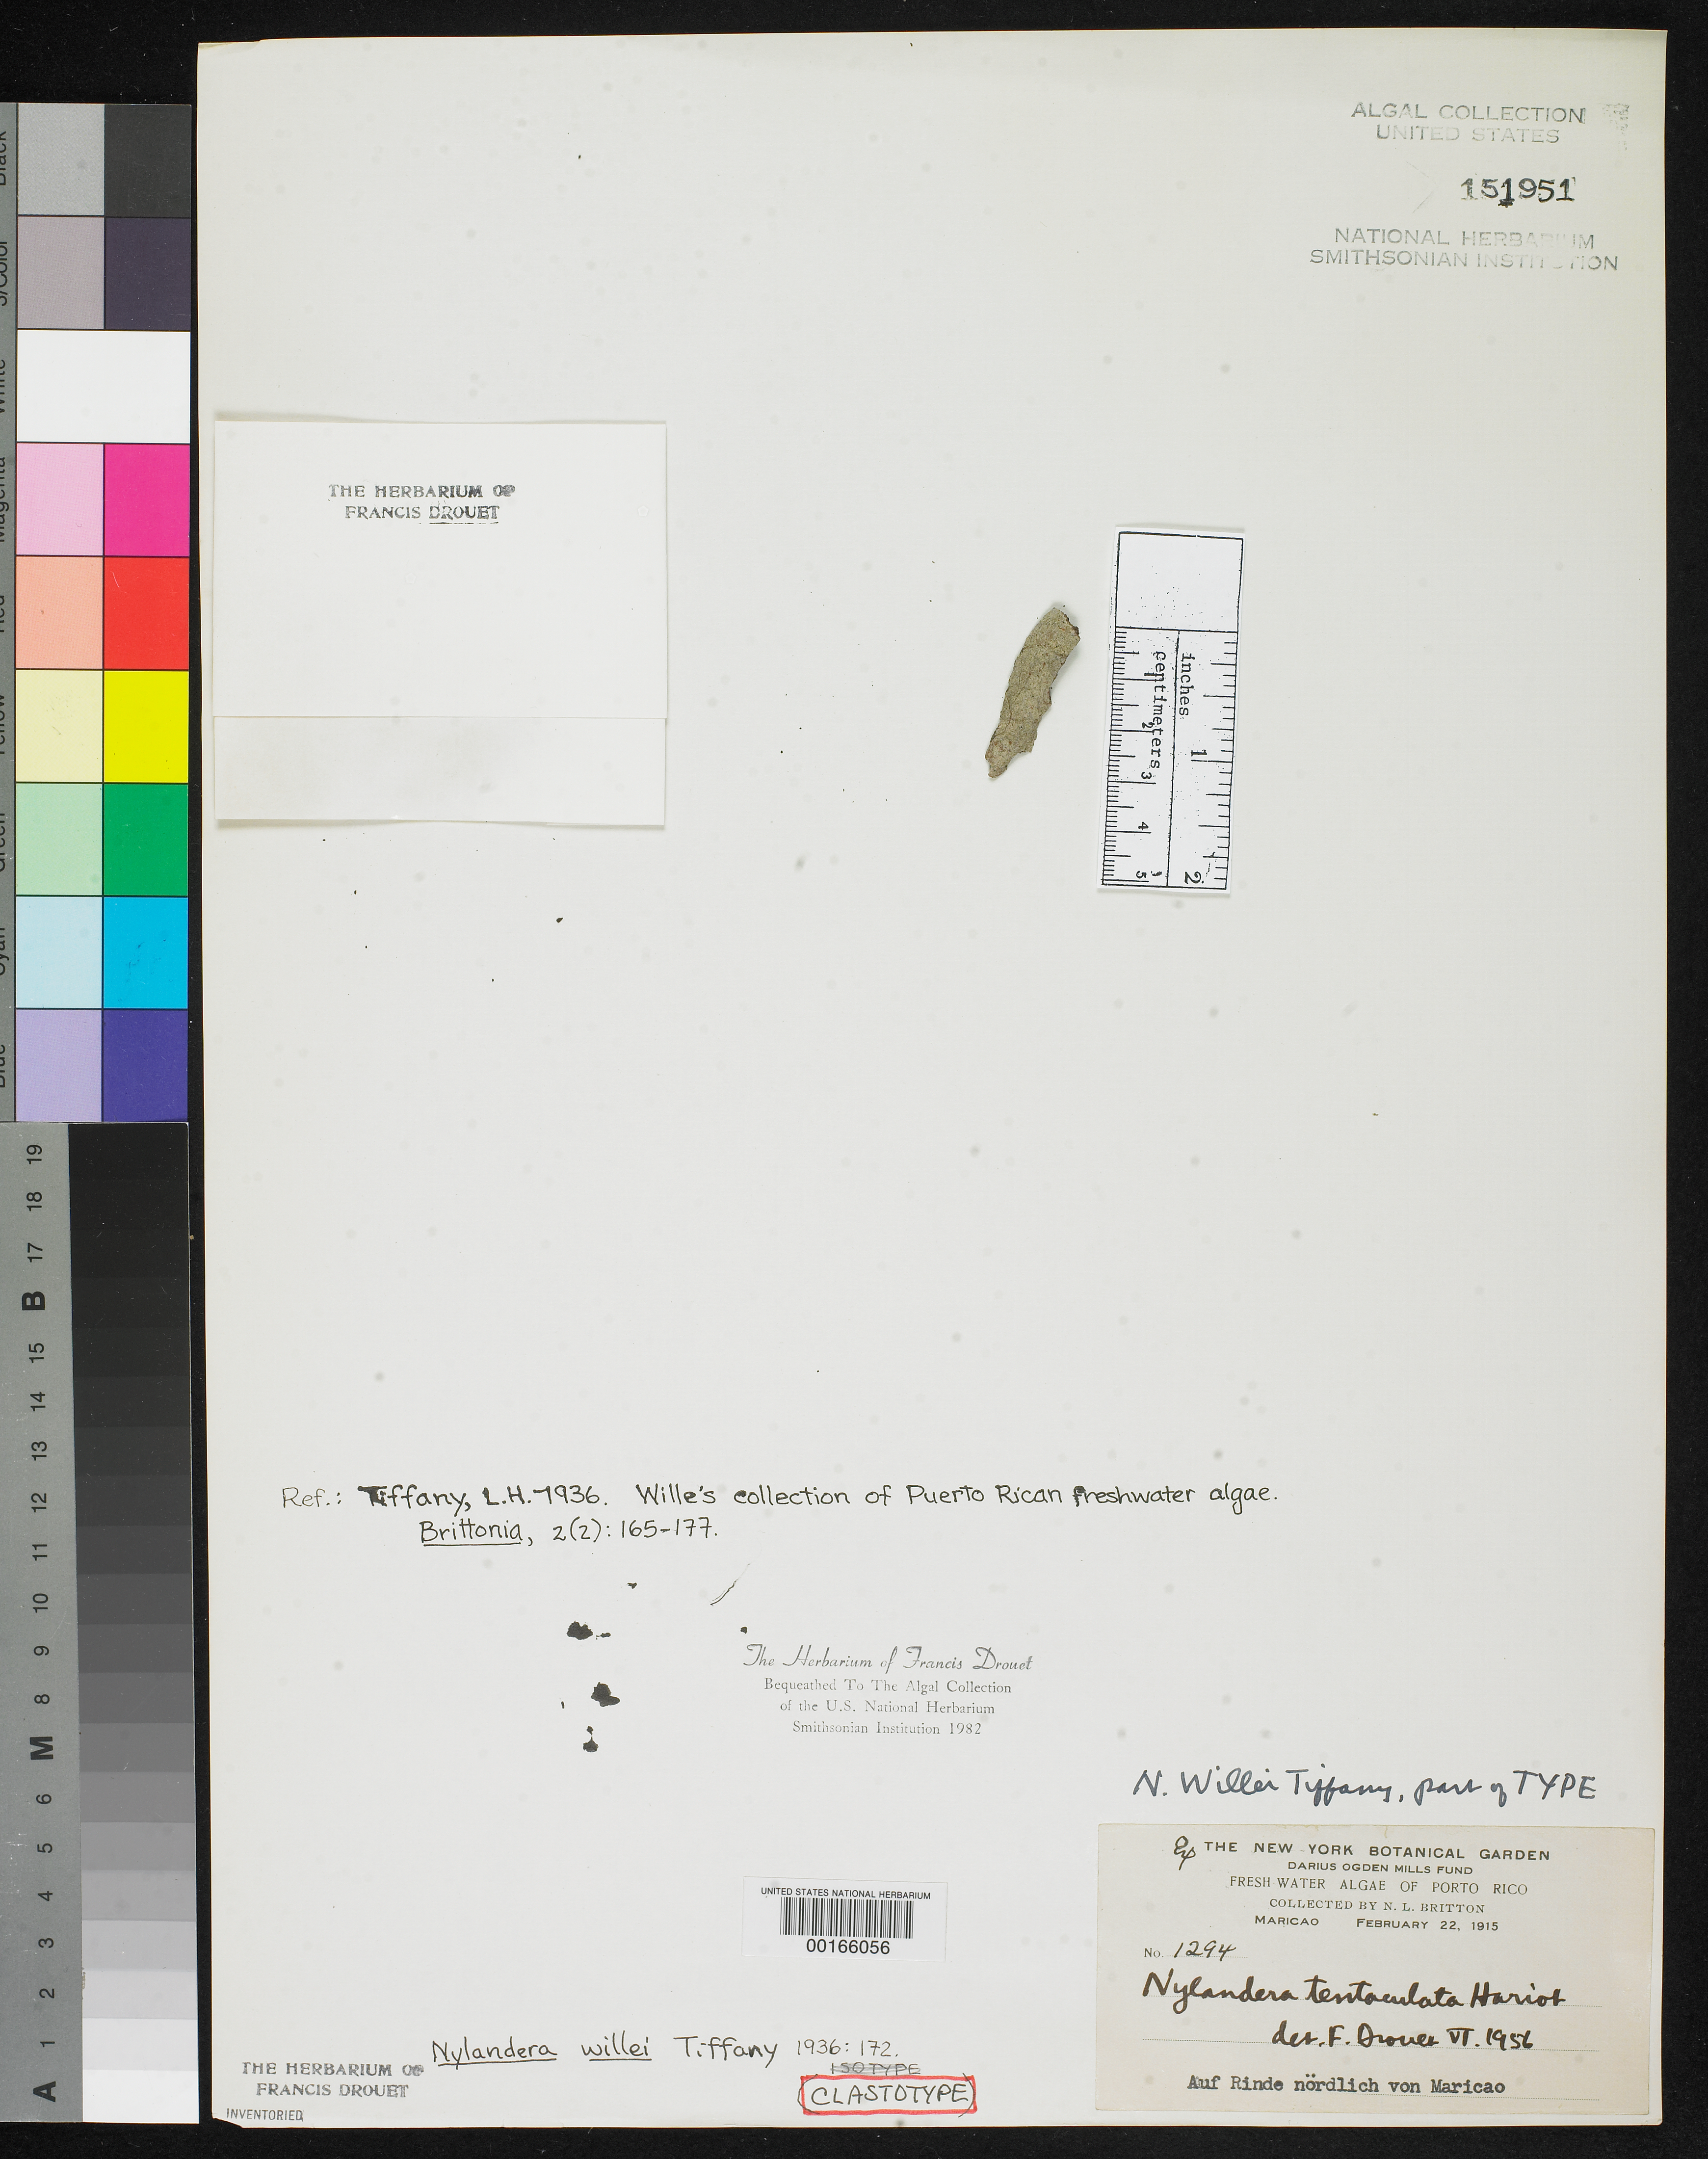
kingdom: Plantae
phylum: Chlorophyta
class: Ulvophyceae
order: Trentepohliales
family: Trentepohliaceae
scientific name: Nylandera willei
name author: Tiffany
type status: Clastotype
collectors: N. Britton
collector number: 1294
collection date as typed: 22 Feb 1915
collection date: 1915-02-22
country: Puerto Rico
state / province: Maricao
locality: North of Maricao.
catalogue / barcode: US 151951